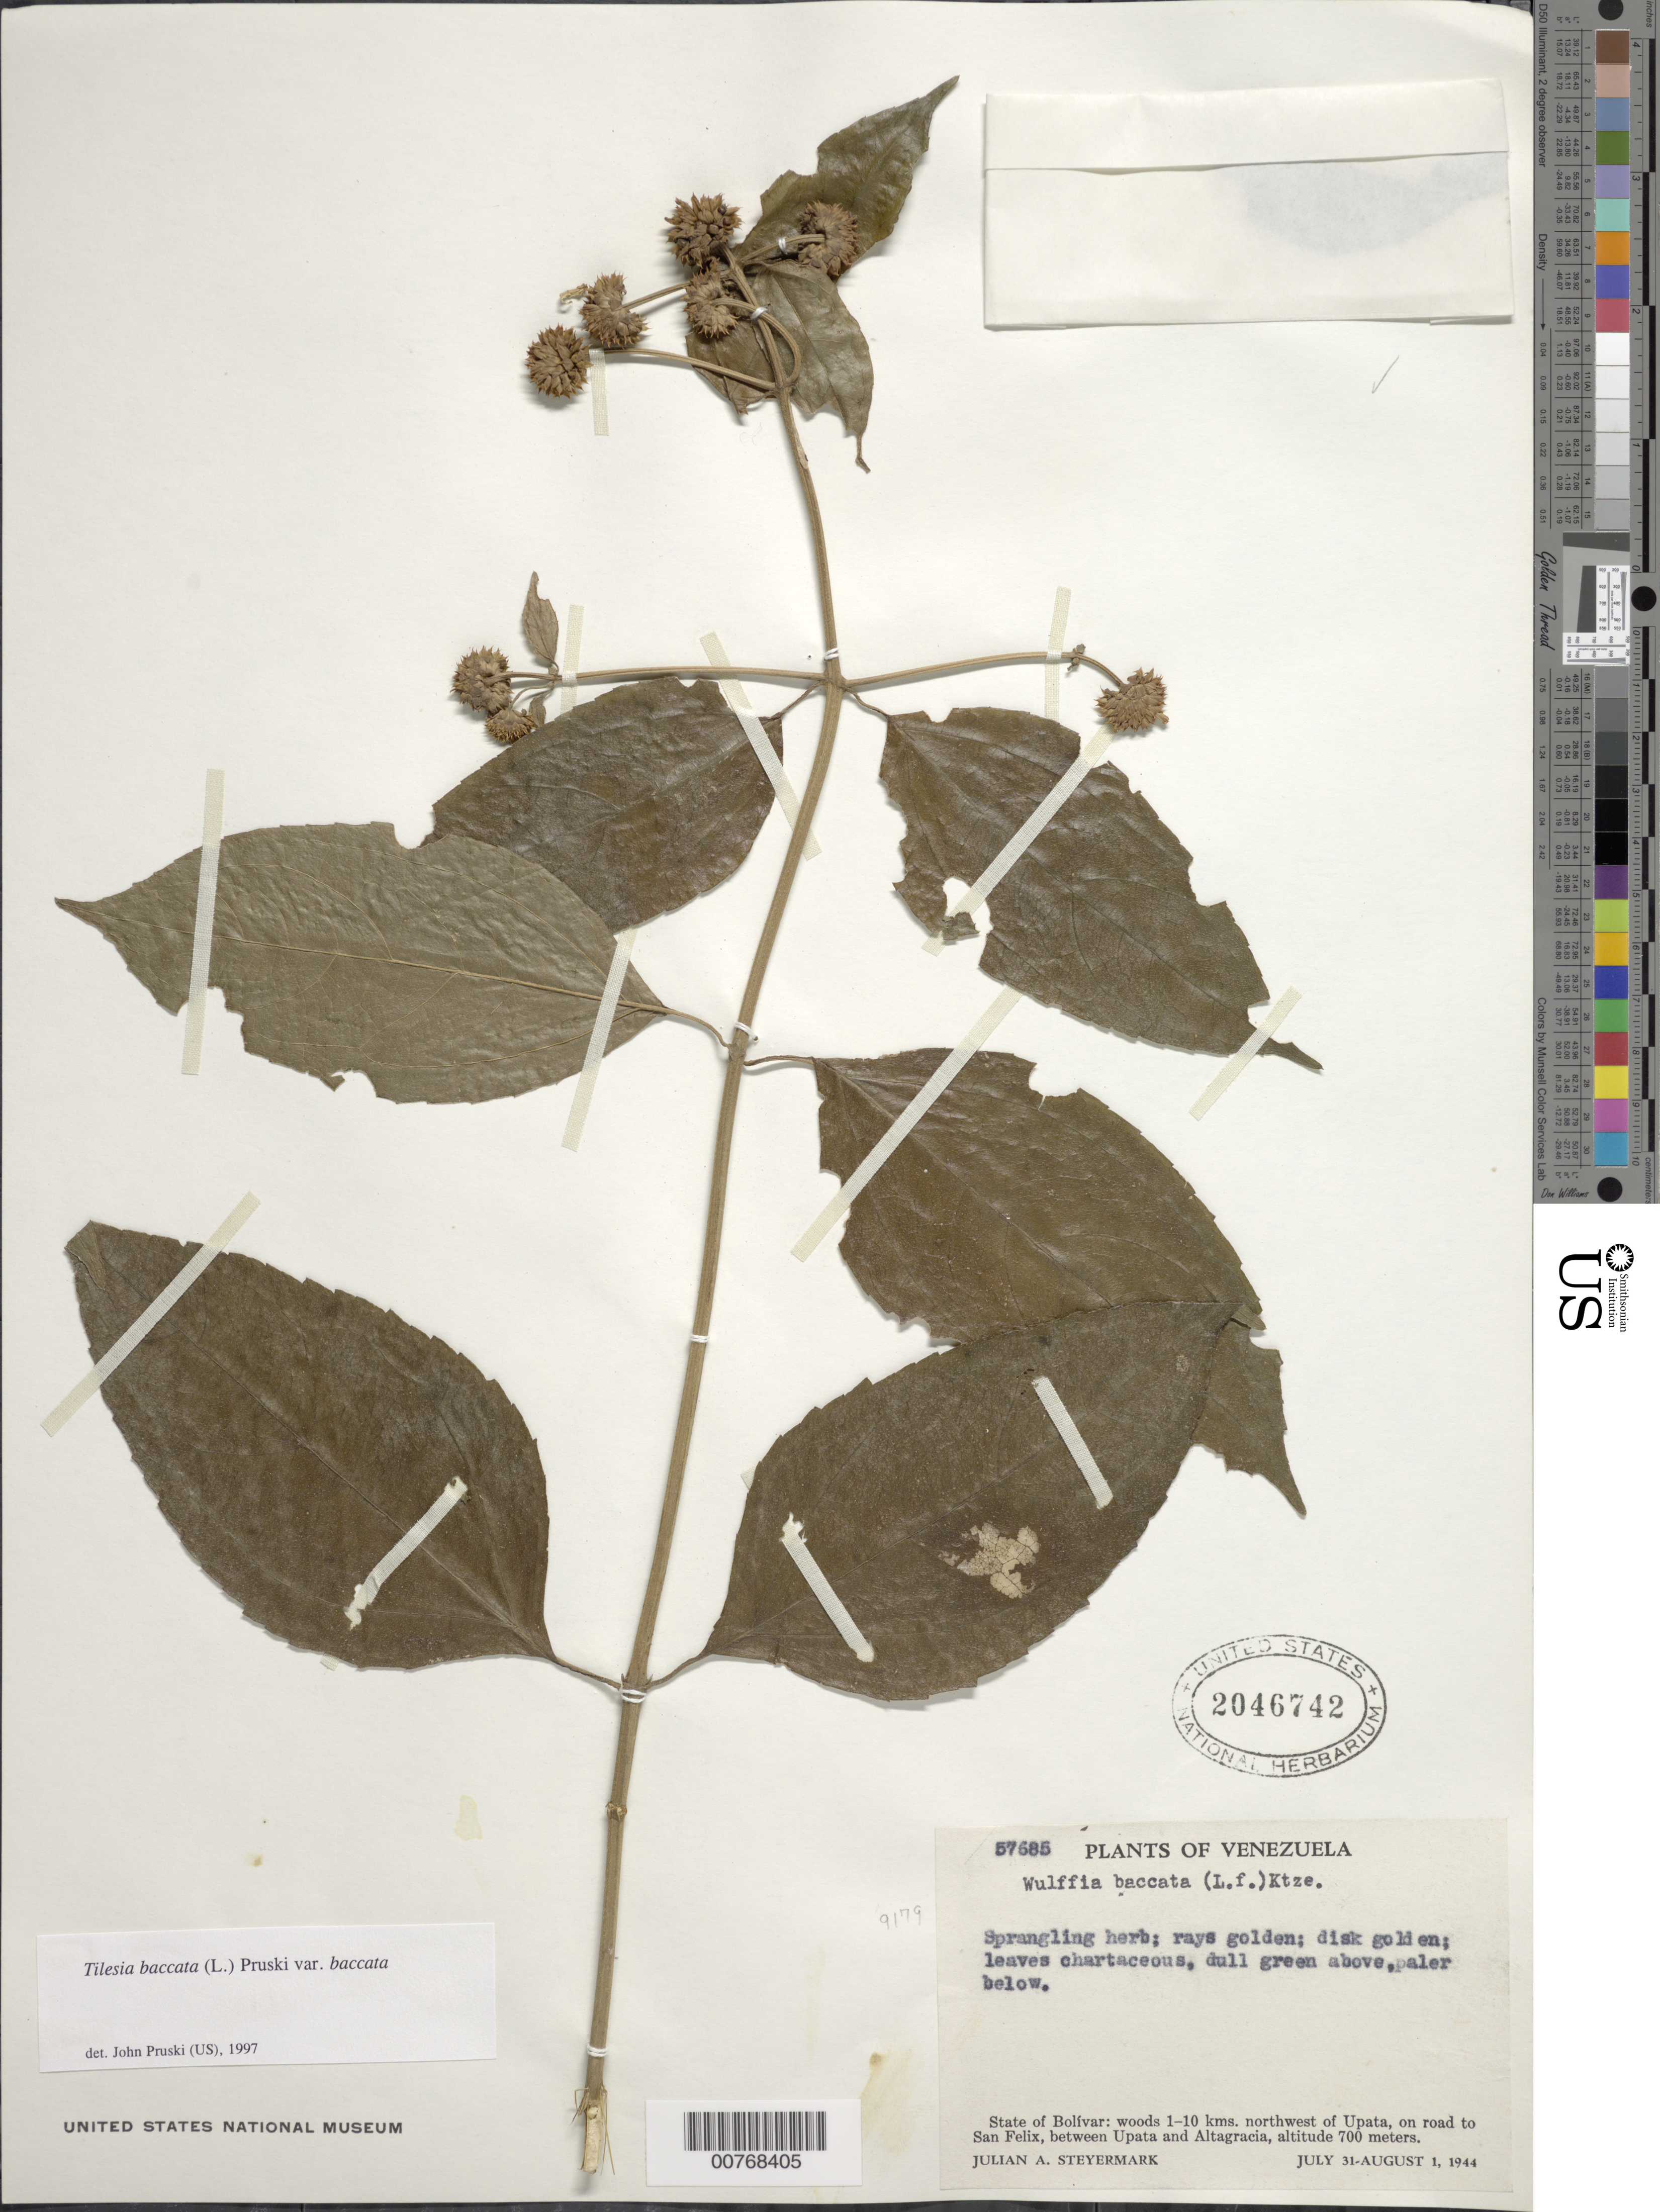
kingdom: Plantae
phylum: Tracheophyta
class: Magnoliopsida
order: Asterales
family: Asteraceae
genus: Wulffia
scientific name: Wulffia baccata var. baccata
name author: (L.) Kuntze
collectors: J. Steyermark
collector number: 57685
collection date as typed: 31-Jul-44 to 1-Aug-44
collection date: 1944-07-31/1944-08-01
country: Venezuela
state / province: Bolívar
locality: Upata, 1-10 km NW of on road to San Felix, between Upata and Altagracia; Rio Upata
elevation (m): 700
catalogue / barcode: US 2046742